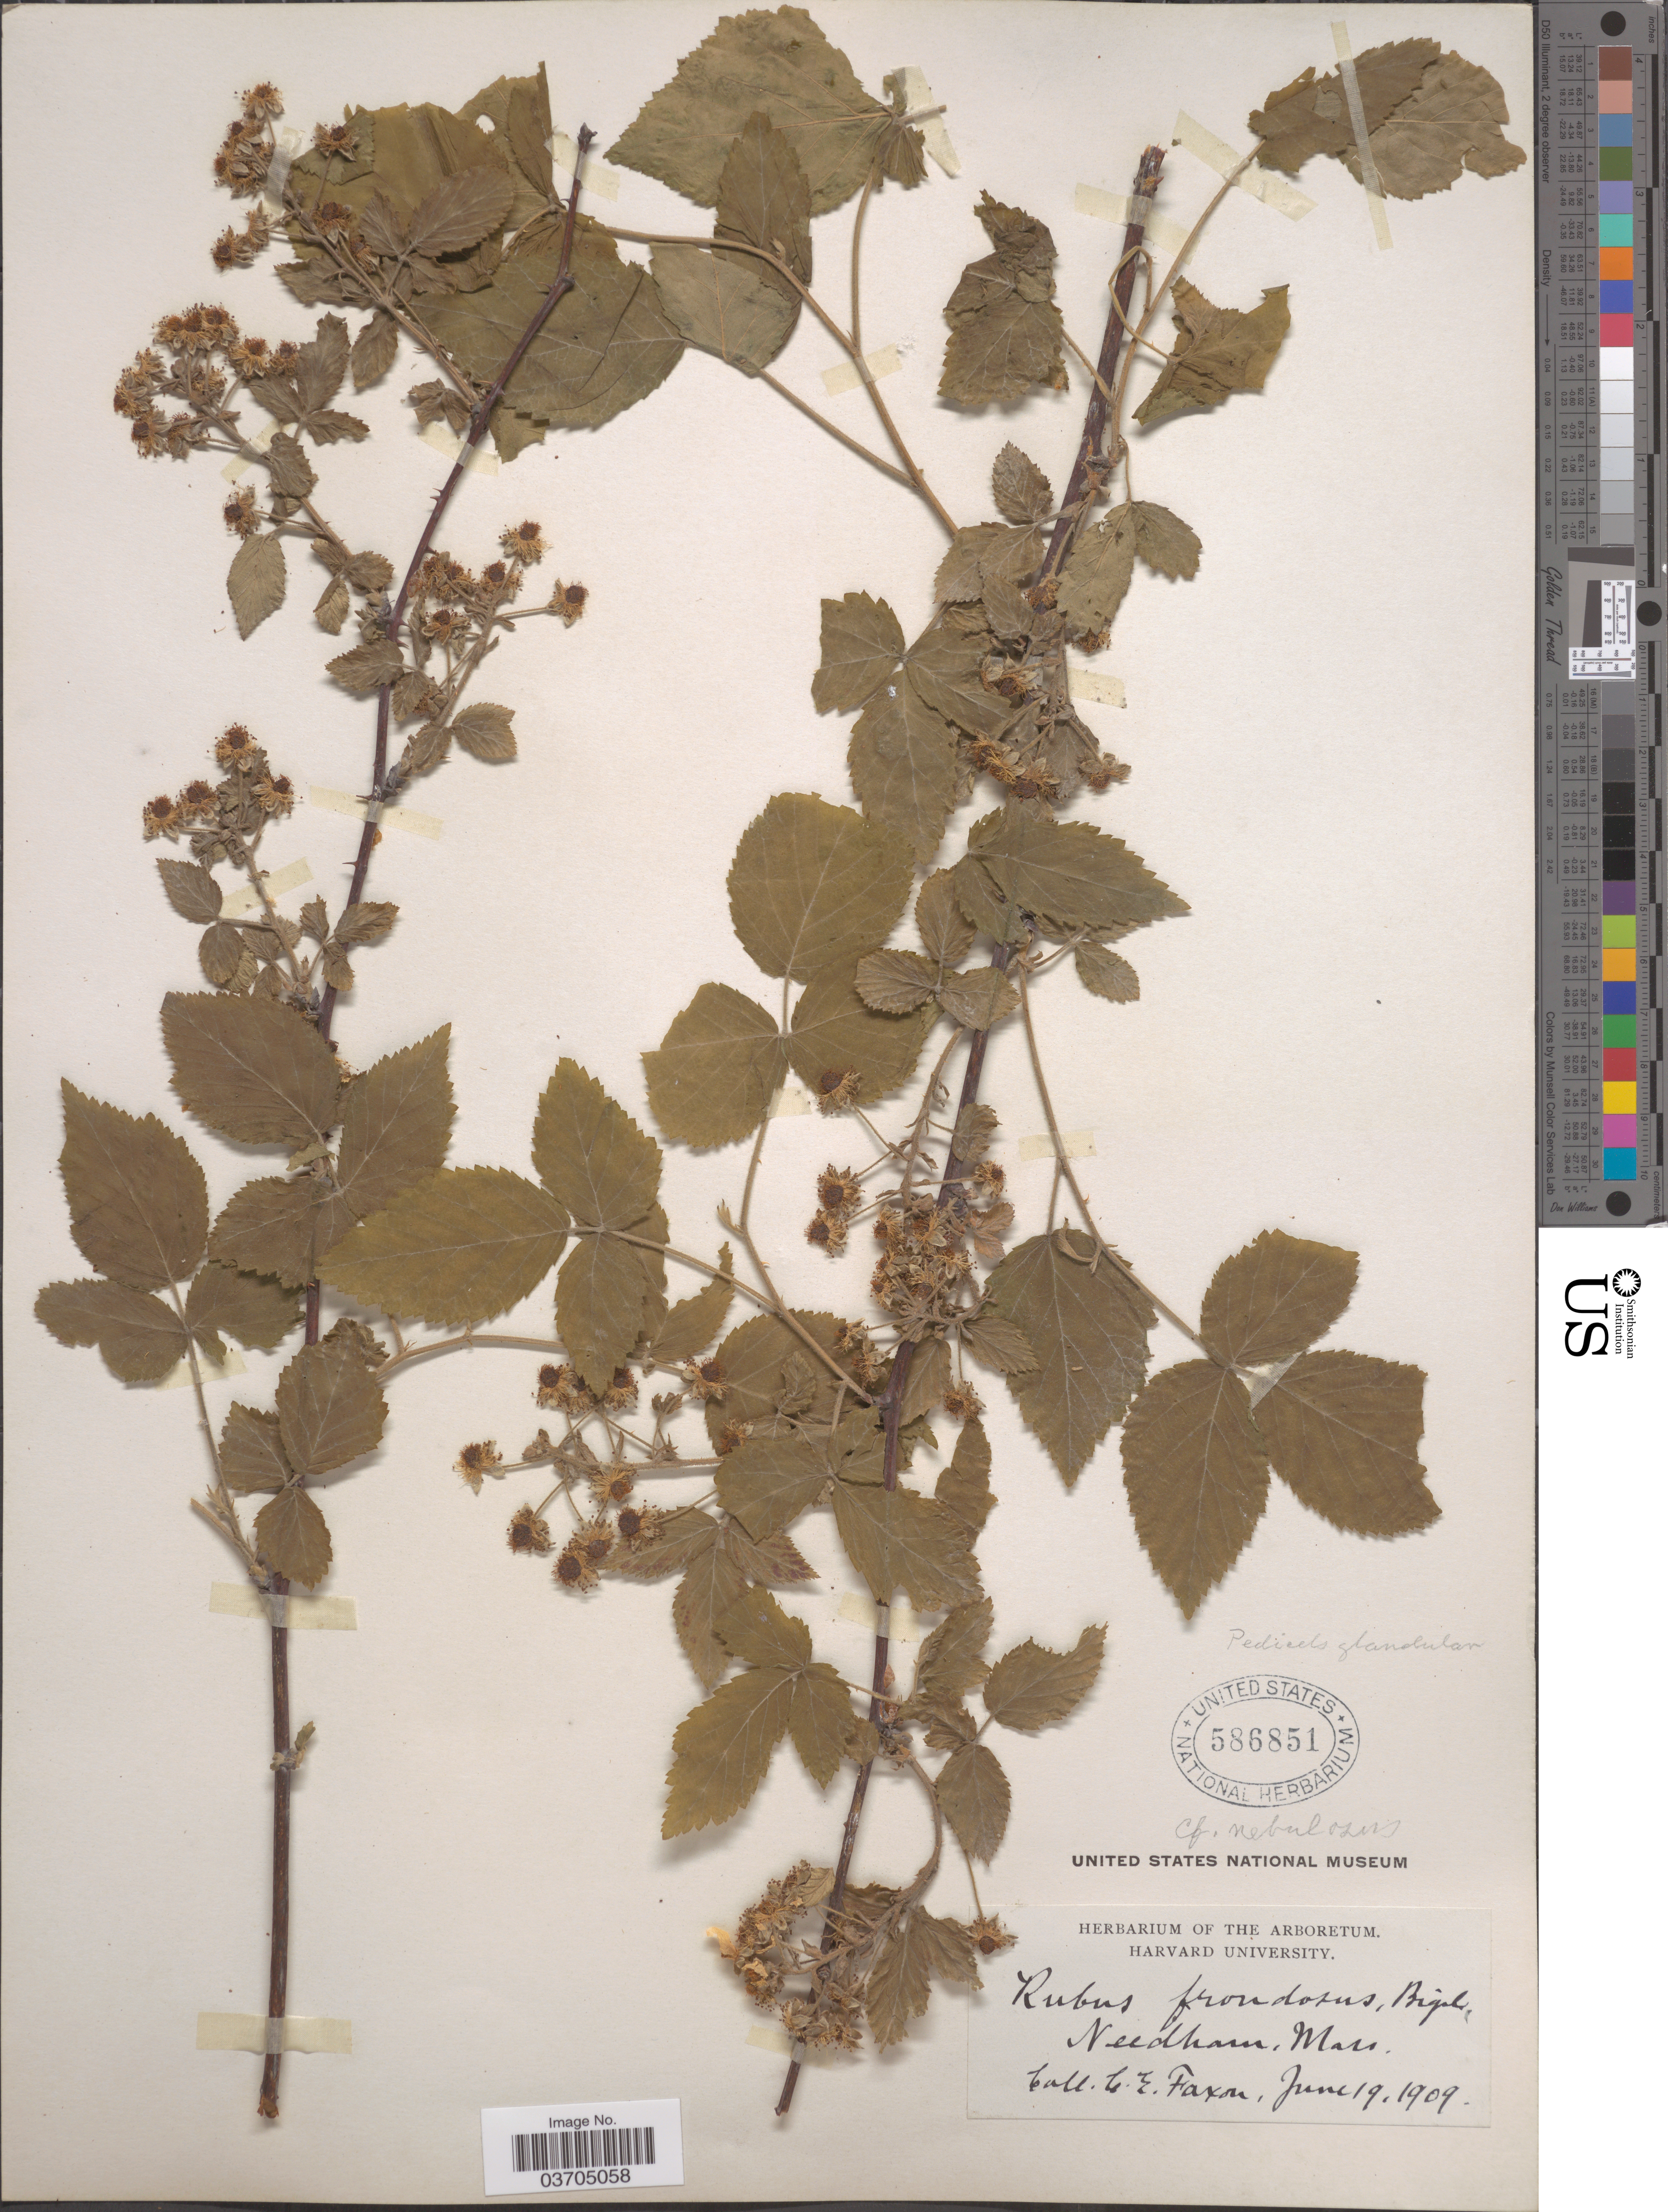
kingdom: Plantae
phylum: Tracheophyta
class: Magnoliopsida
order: Rosales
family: Rosaceae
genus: Rubus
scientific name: Rubus floricomus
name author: Blanch.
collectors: C. Faxon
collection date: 1909-06-19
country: United States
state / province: Massachusetts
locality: Needham.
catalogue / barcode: US 586851